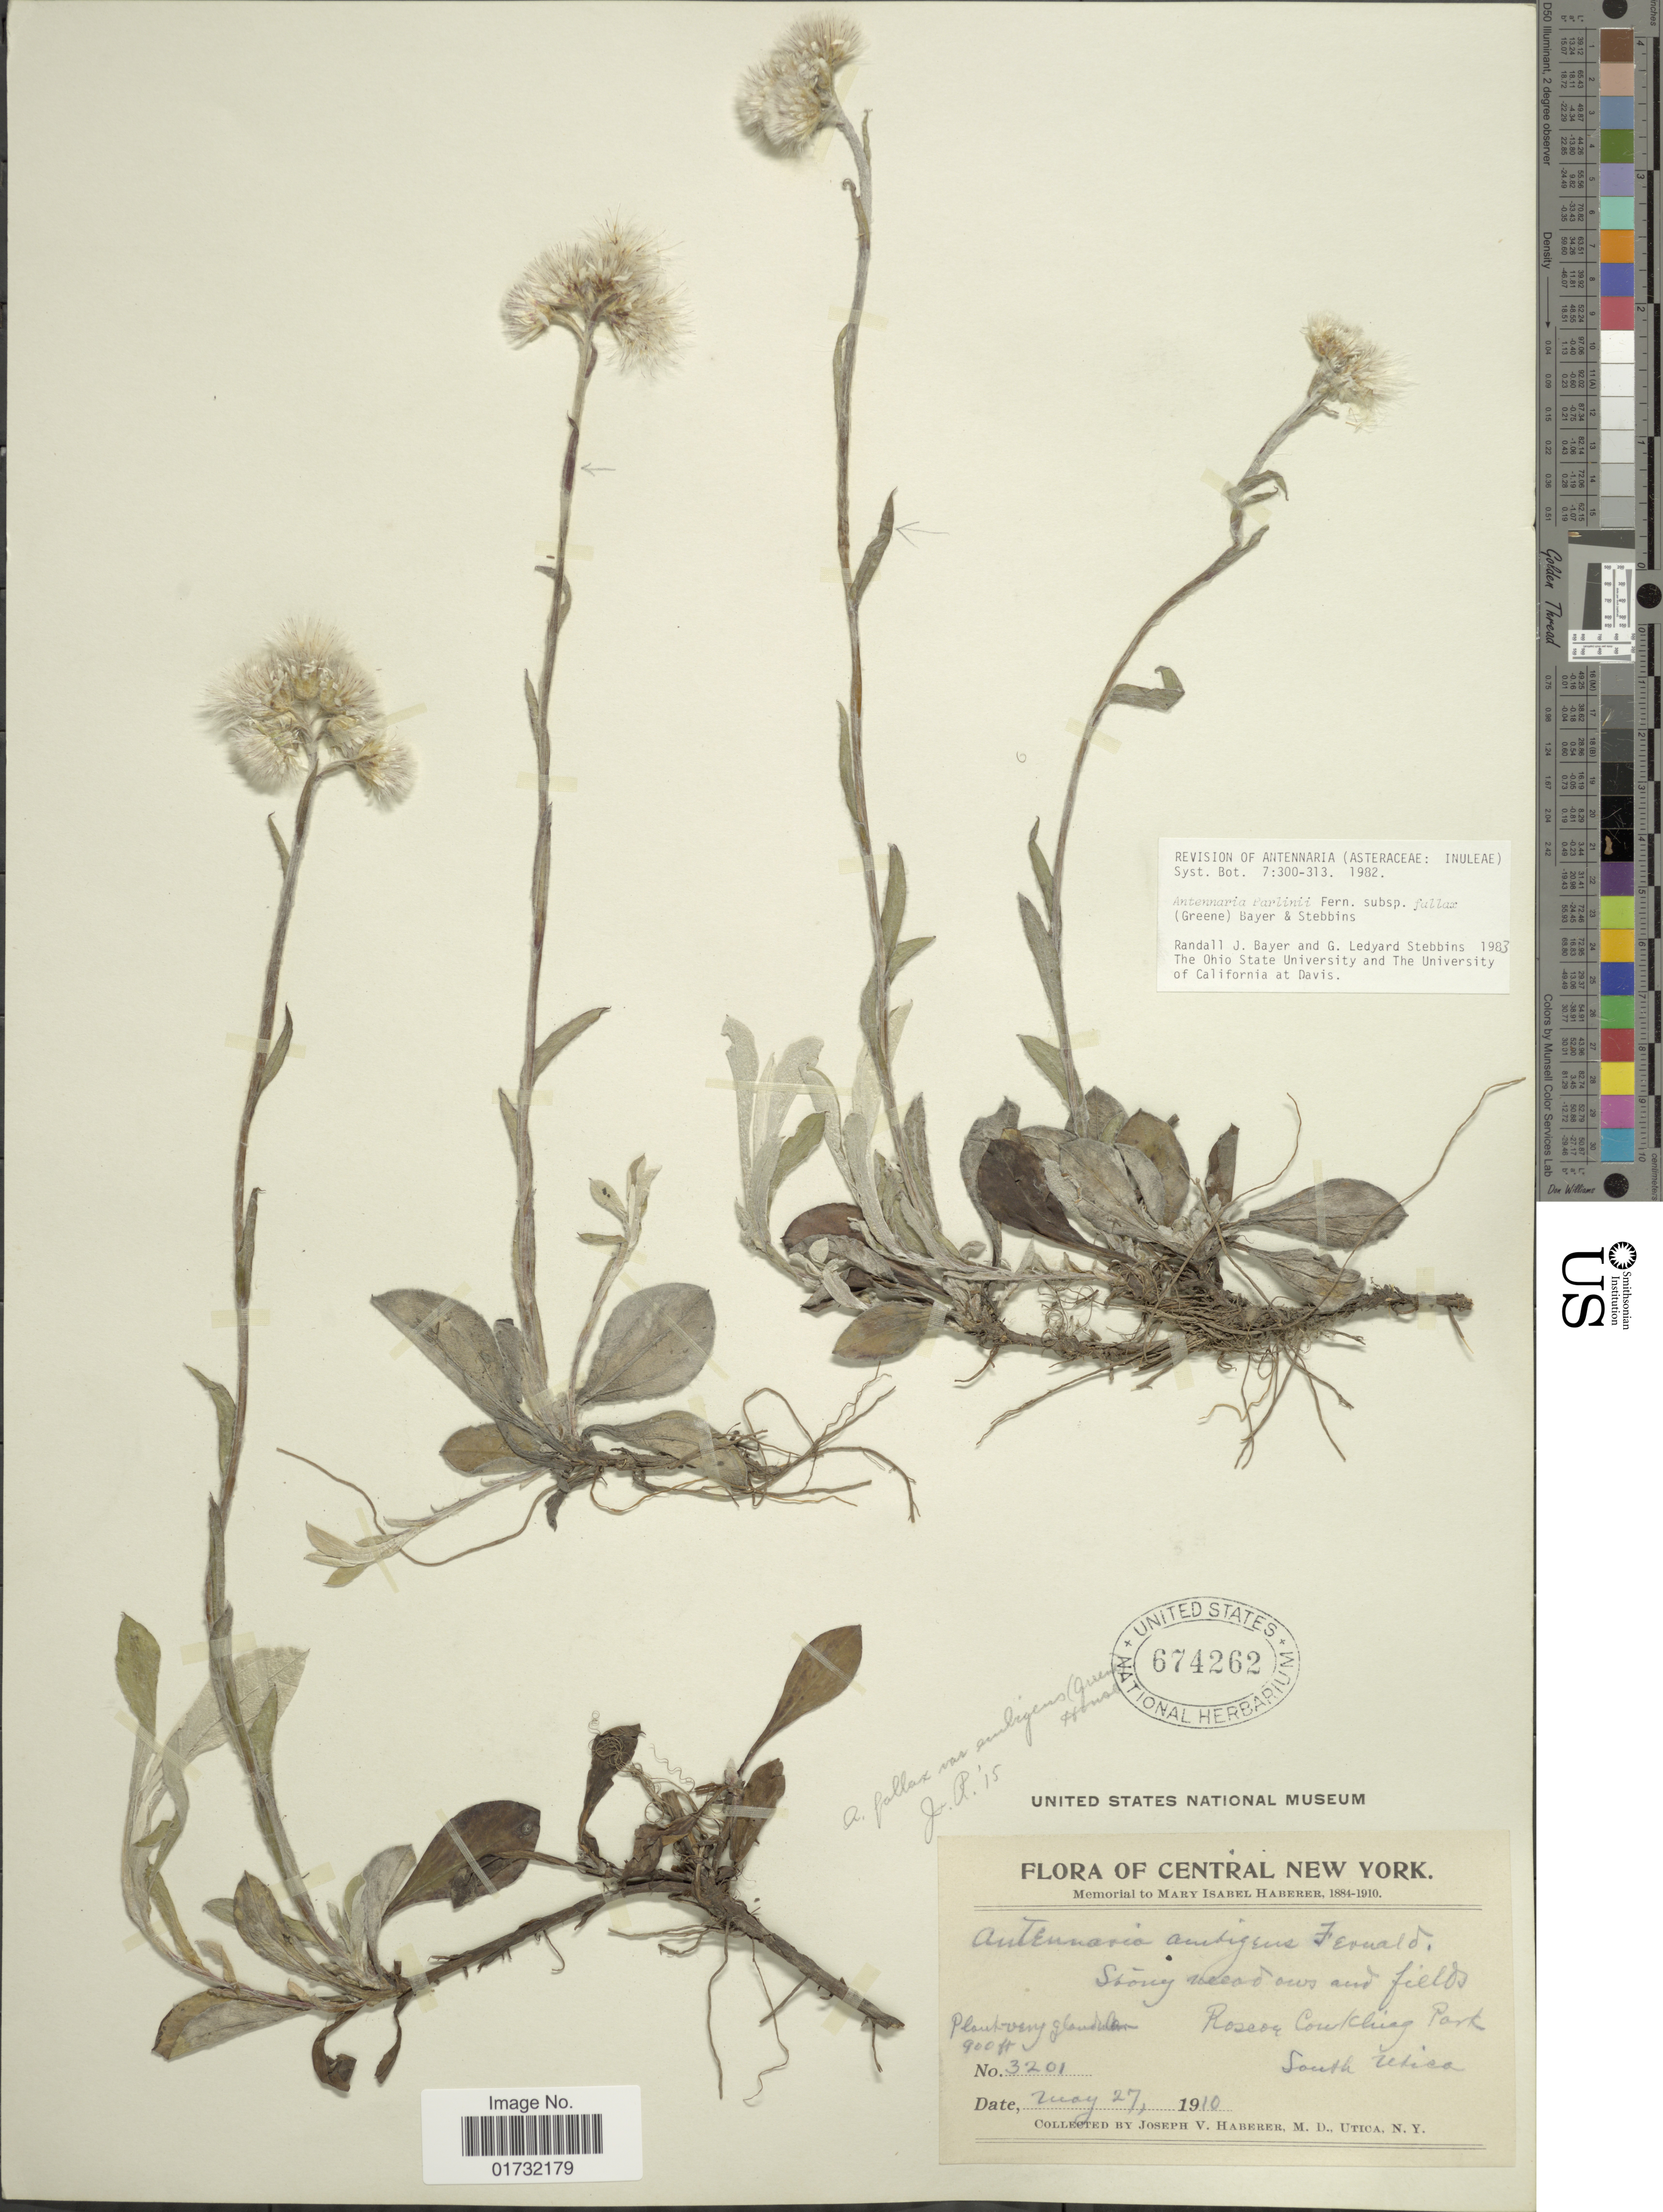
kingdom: Plantae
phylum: Tracheophyta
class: Magnoliopsida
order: Asterales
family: Asteraceae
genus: Antennaria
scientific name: Antennaria parlinii subsp. fallax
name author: (Greene) R.J. Bayer & Stebbins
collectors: J. V. Haberer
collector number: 3201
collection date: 1910-05-27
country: United States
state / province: New York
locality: Central New York. Roseo Conkling Park. South Utica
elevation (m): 274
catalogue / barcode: US 674262